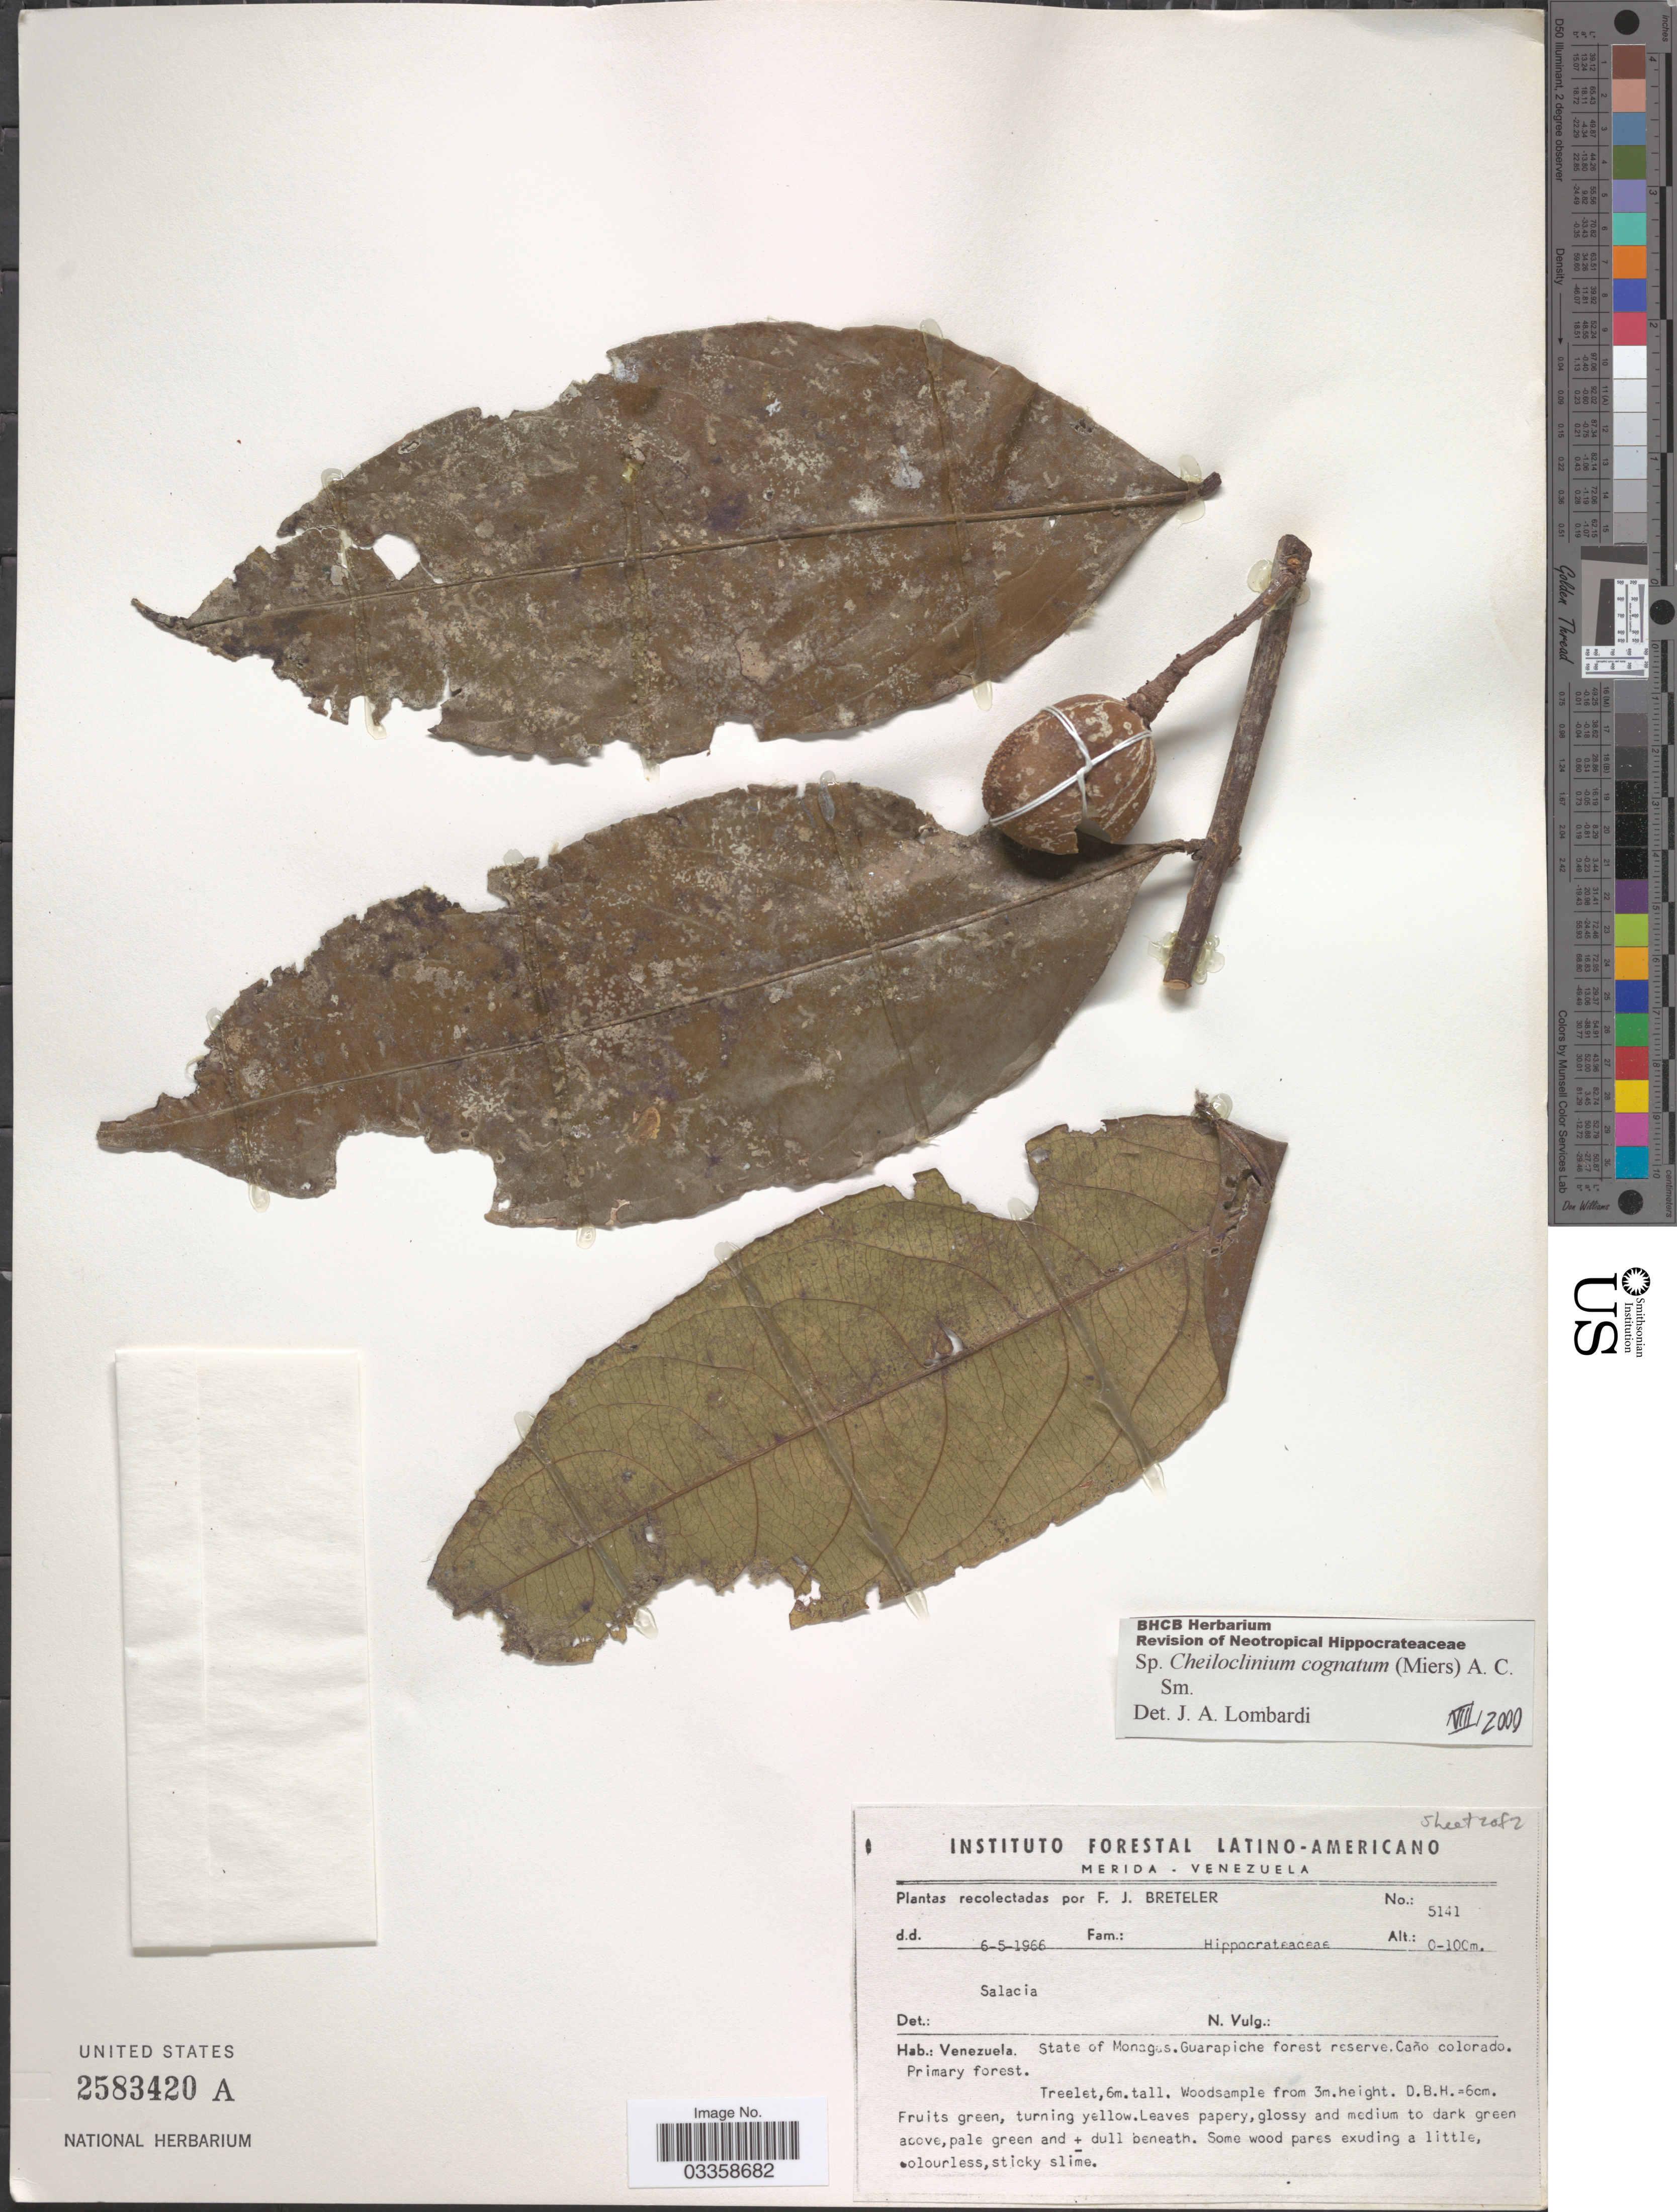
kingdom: Plantae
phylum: Tracheophyta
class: Magnoliopsida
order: Celastrales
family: Celastraceae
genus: Cheiloclinium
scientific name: Cheiloclinium cognatum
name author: (Miers) A.C. Sm.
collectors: F. J. Breteler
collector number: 5141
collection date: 1966-05-06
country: Venezuela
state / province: Monagas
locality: Guarapiche forest reserve. Caño colorado.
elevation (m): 0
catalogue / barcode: US 2583420A